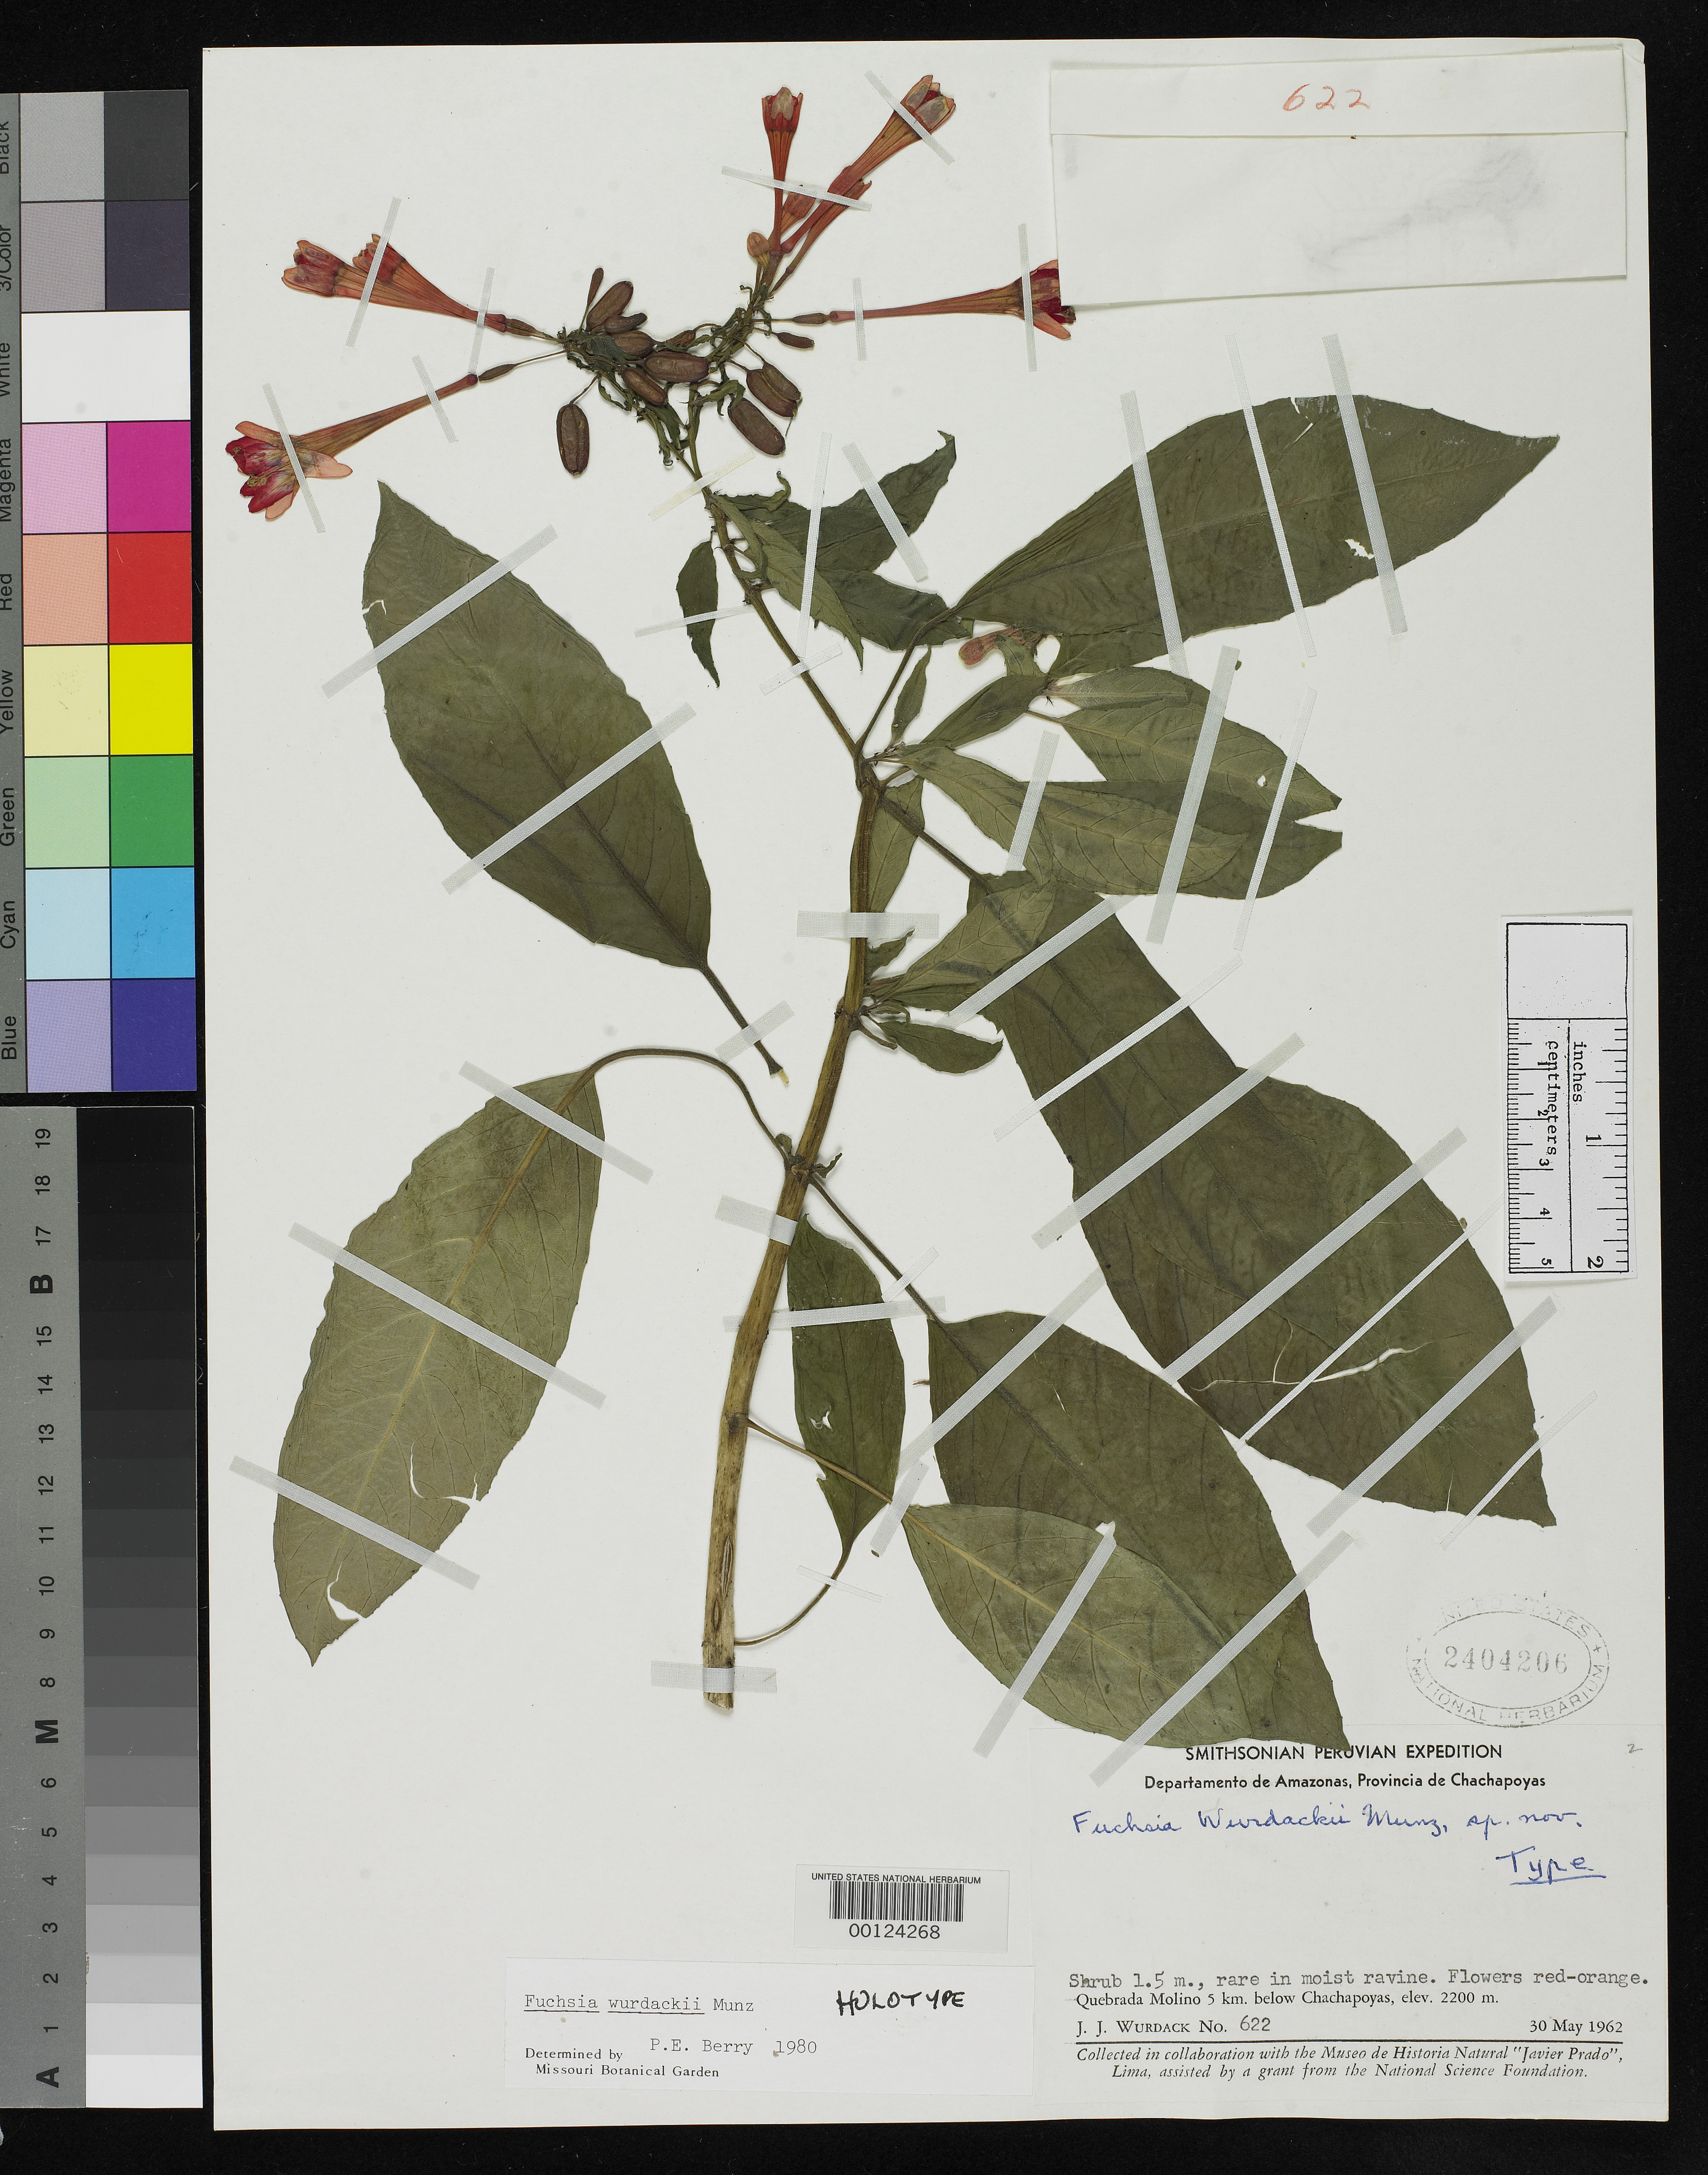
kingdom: Plantae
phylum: Tracheophyta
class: Magnoliopsida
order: Myrtales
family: Onagraceae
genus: Fuchsia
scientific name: Fuchsia wurdackii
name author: Munz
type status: Holotype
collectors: J. J. Wurdack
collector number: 622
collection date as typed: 30 May 1962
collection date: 1962-05-30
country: Peru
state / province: Amazonas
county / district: Chachapoyas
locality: Chachapoyas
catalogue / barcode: US 2404206